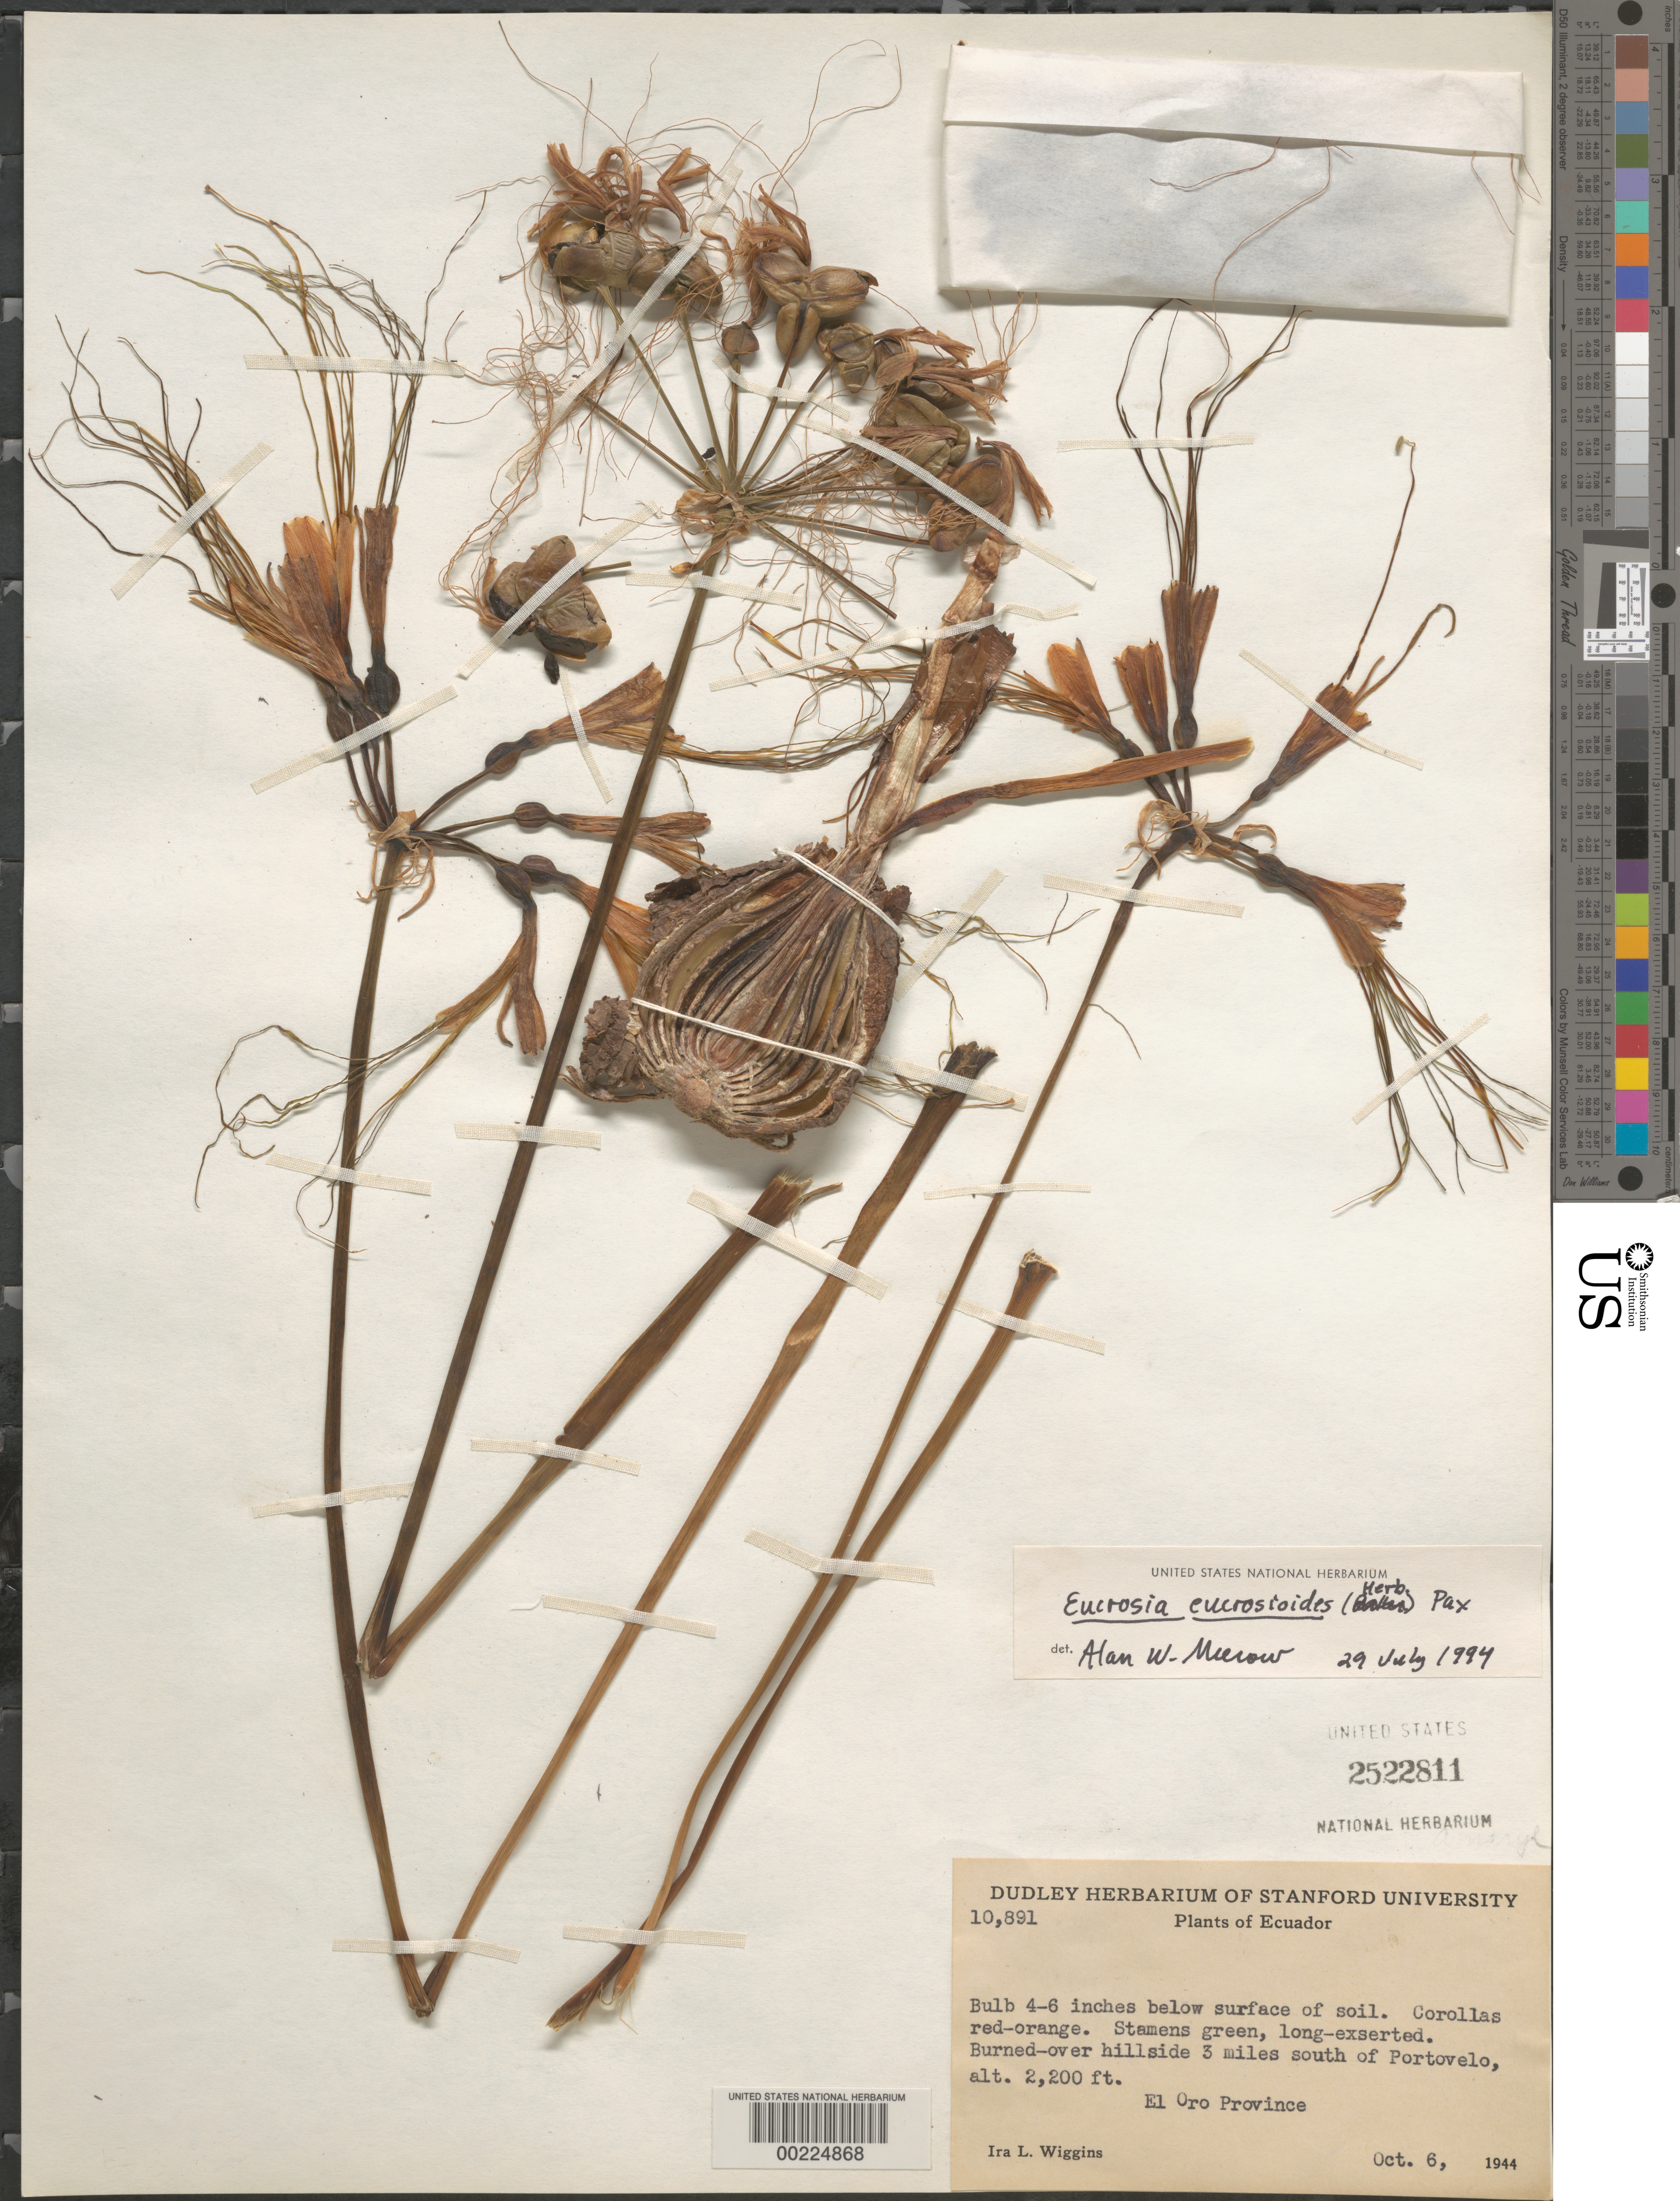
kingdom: Plantae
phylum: Tracheophyta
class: Liliopsida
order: Asparagales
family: Amaryllidaceae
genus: Eucrosia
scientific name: Eucrosia eucrosioides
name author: (Herb.) Pax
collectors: I. L. Wiggins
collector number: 10891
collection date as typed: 06 Oct 1944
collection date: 1944-10-06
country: Ecuador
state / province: El Oro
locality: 3 mi S of Portovelo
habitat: Burned-over hillside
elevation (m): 671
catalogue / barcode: US 2522811